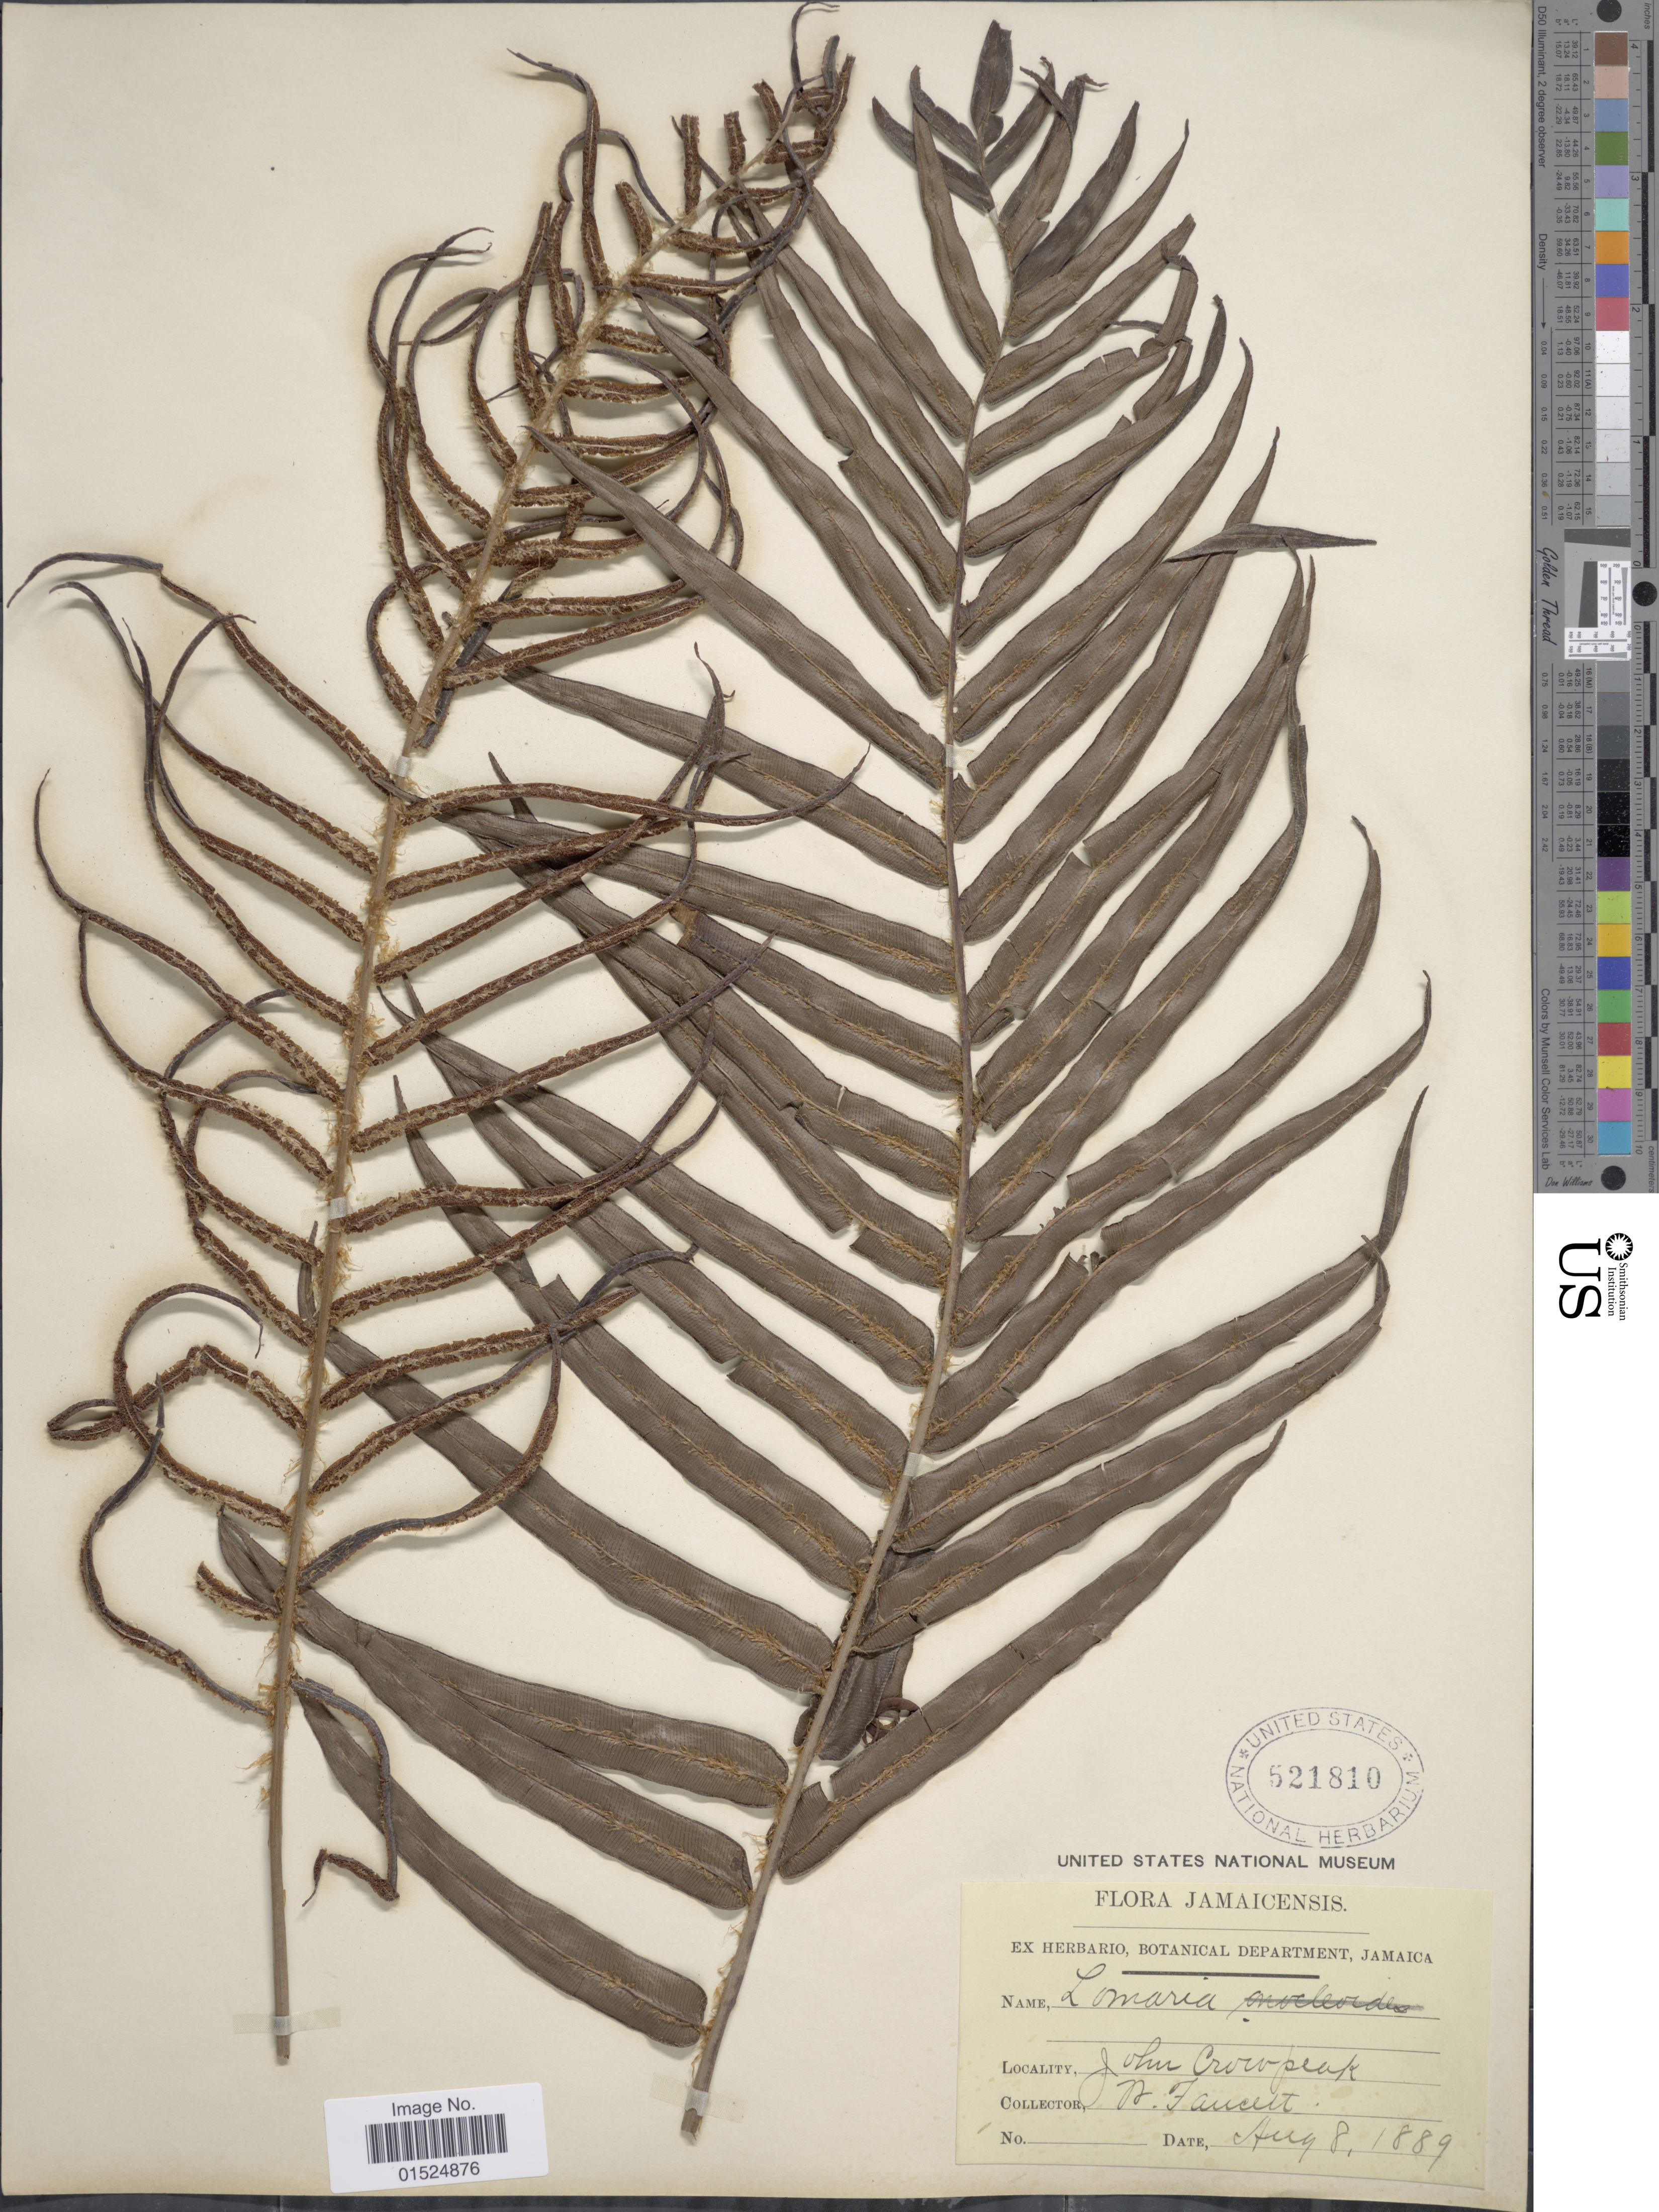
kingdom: Plantae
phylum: Tracheophyta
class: Polypodiopsida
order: Polypodiales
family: Blechnaceae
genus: Blechnum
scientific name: Blechnum lineatum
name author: (Sw.) C. Chr.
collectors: N. Faucett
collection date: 1889-08-08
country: Jamaica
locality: John Crow peak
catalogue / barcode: US 521810